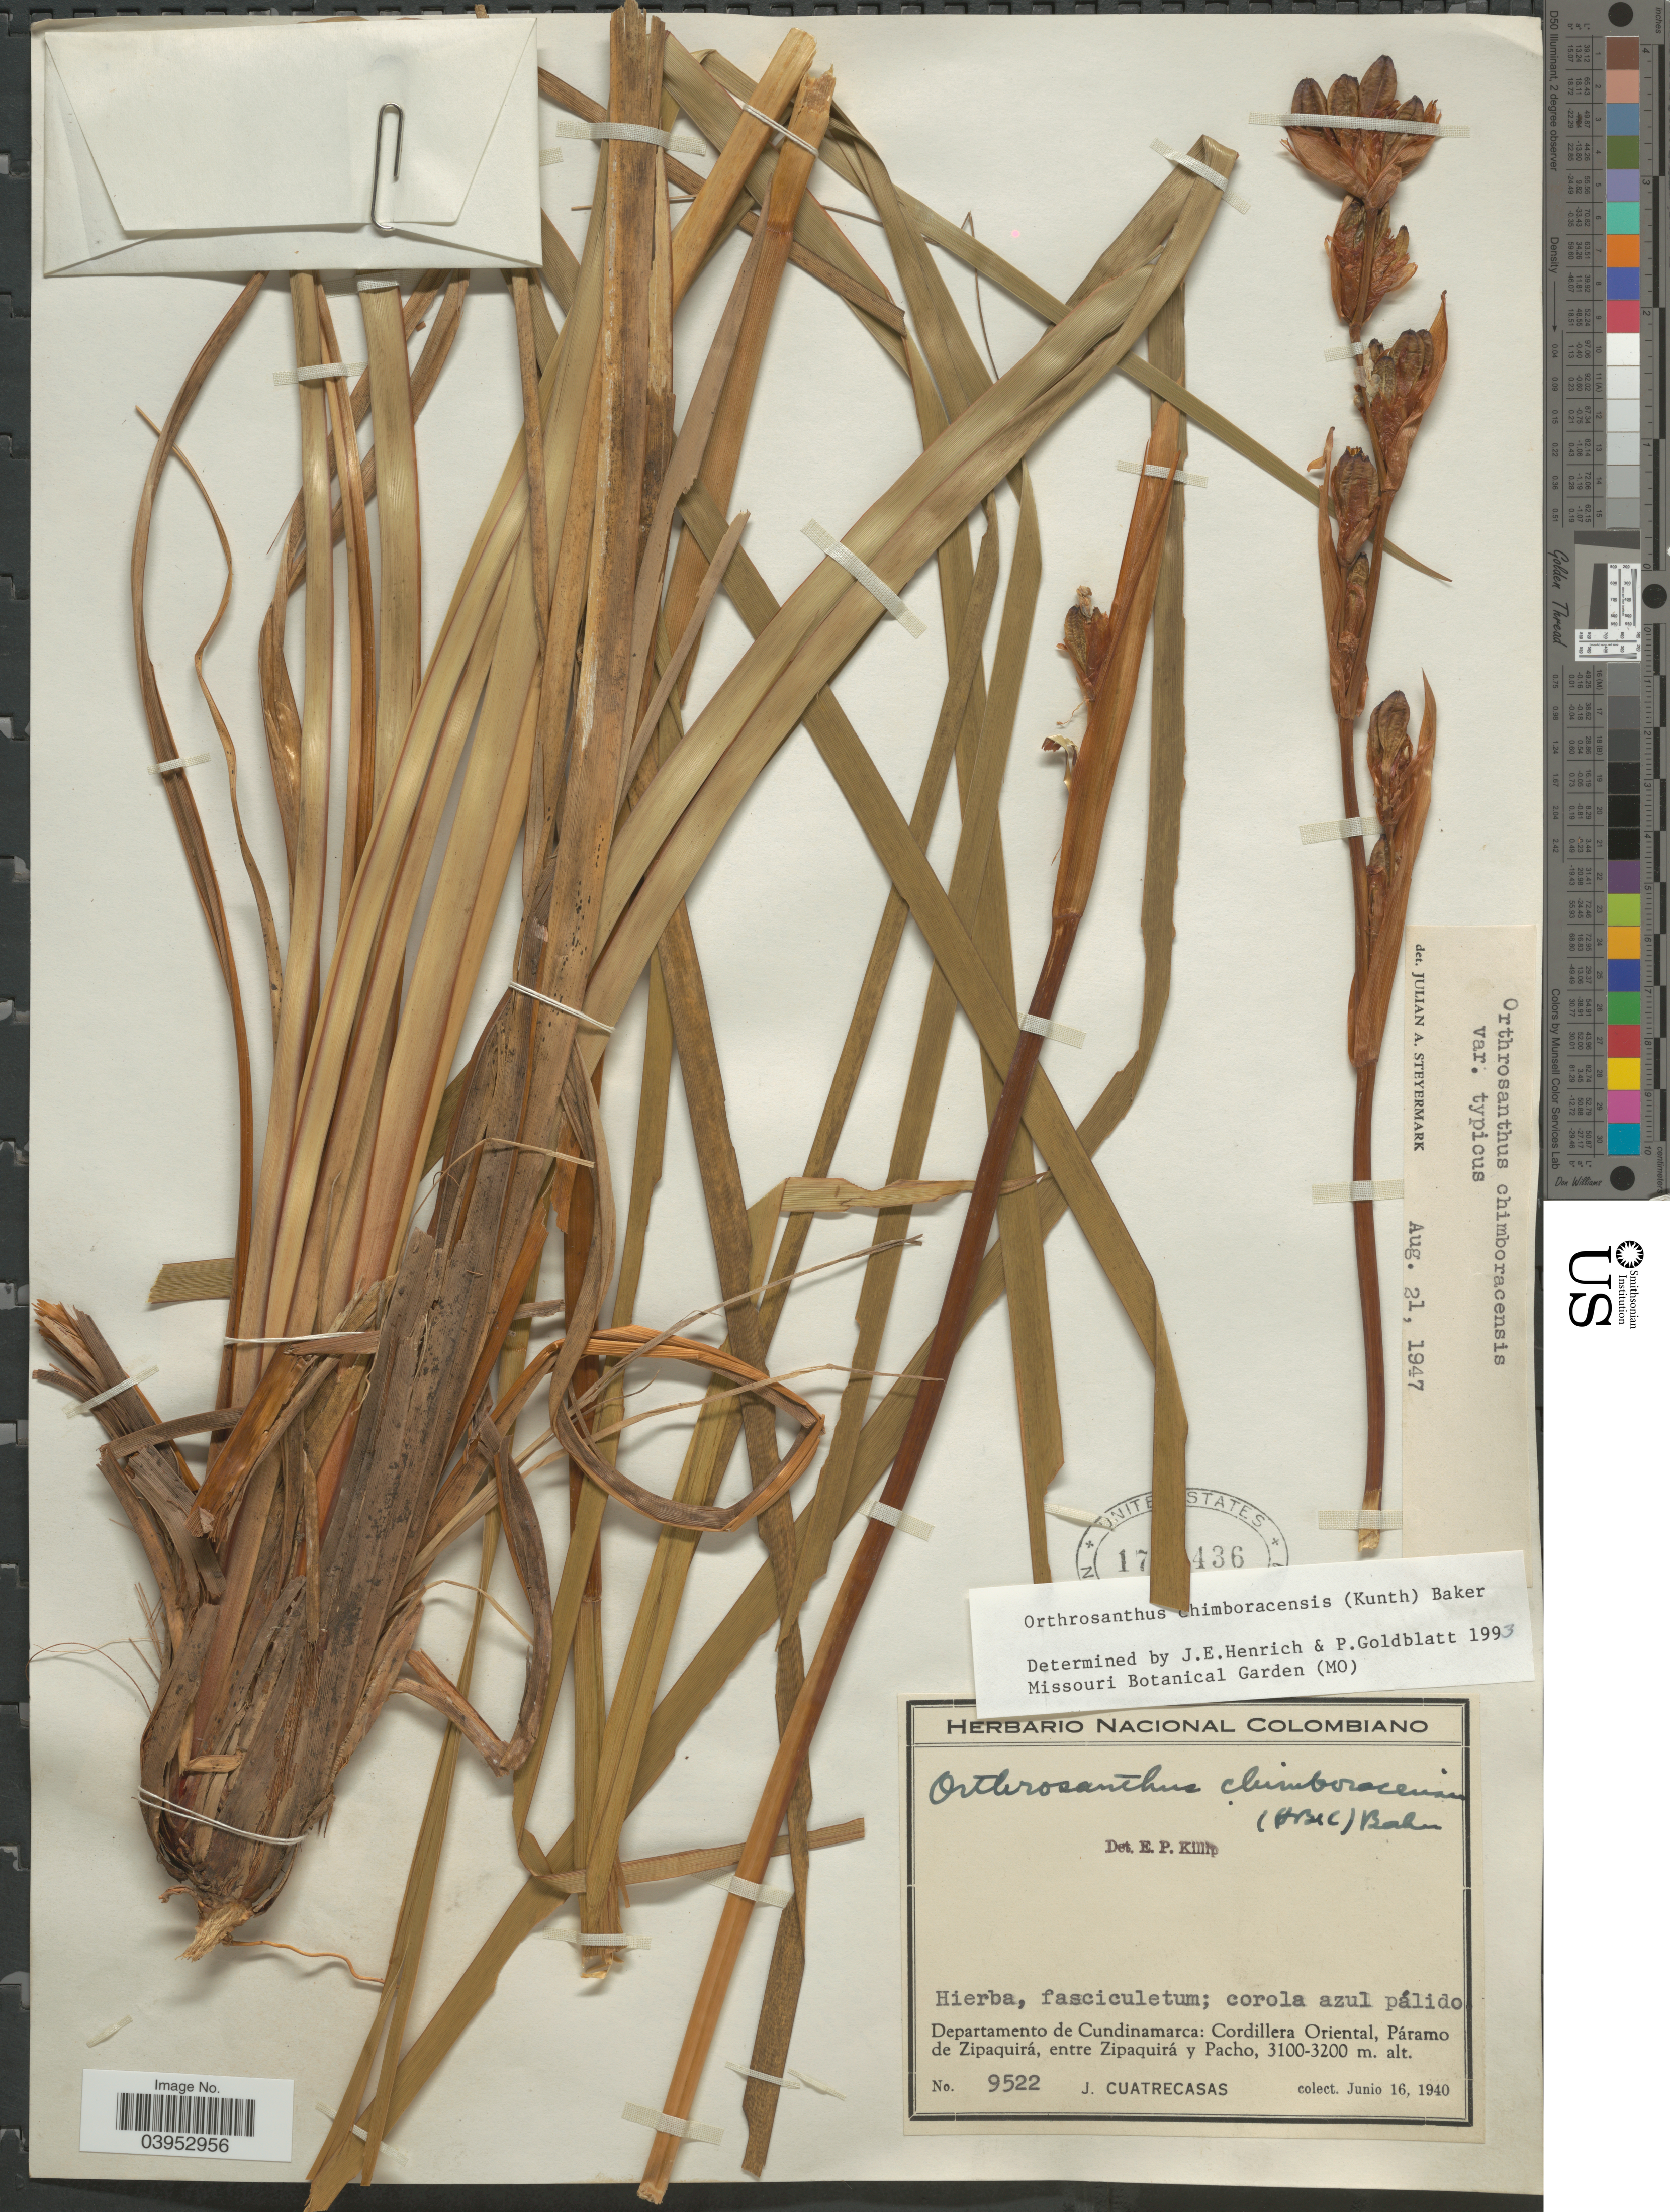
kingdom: Plantae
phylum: Tracheophyta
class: Liliopsida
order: Asparagales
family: Iridaceae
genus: Orthrosanthus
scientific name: Orthrosanthus chimboracensis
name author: (Kunth) Baker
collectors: J. Cuatrecasas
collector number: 9522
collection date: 1940-06-16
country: Colombia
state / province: Cundinamarca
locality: Departamento de Cundinamarca: Cordillera Oriental, Páramo de Zipaquirá, entre Zipaquirá y Pacho.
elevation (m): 3100